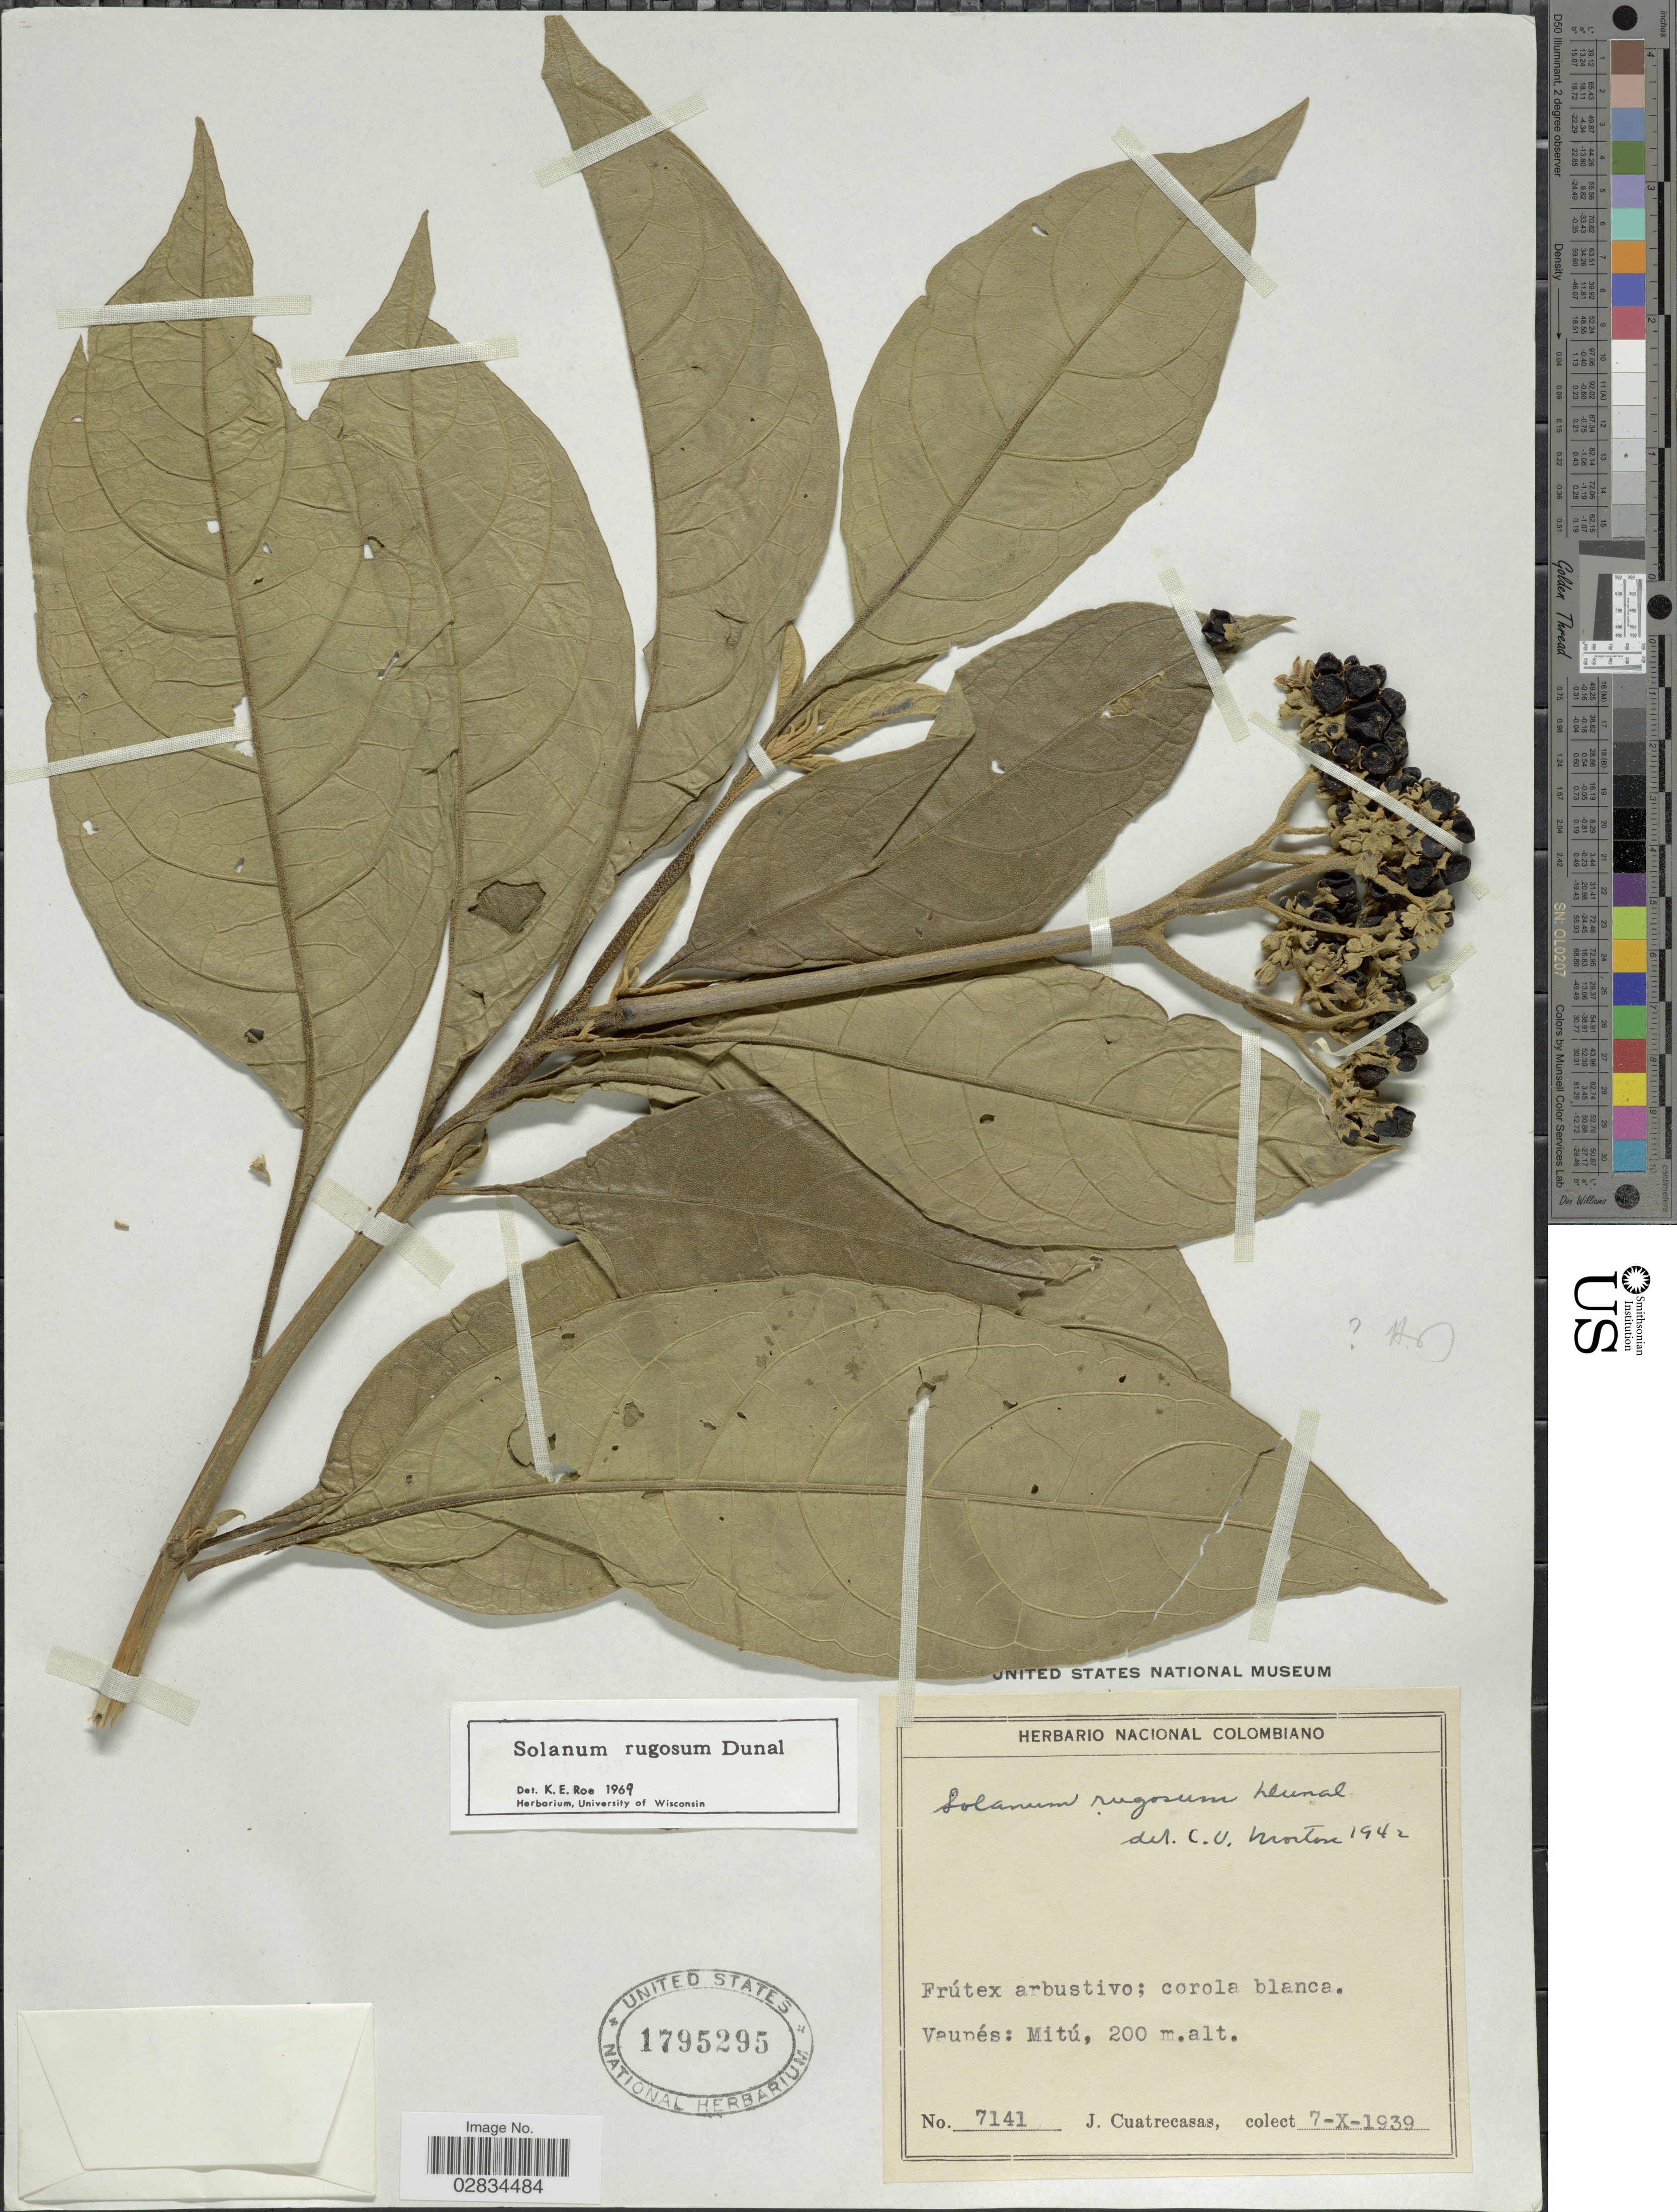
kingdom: Plantae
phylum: Tracheophyta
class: Magnoliopsida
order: Solanales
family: Solanaceae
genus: Solanum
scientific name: Solanum rugosum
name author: Dunal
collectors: J. Cuatrecasas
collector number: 7141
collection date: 1939-10-07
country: Colombia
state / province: Vaupés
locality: Vaupés Mitú.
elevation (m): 200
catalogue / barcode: US 1795295